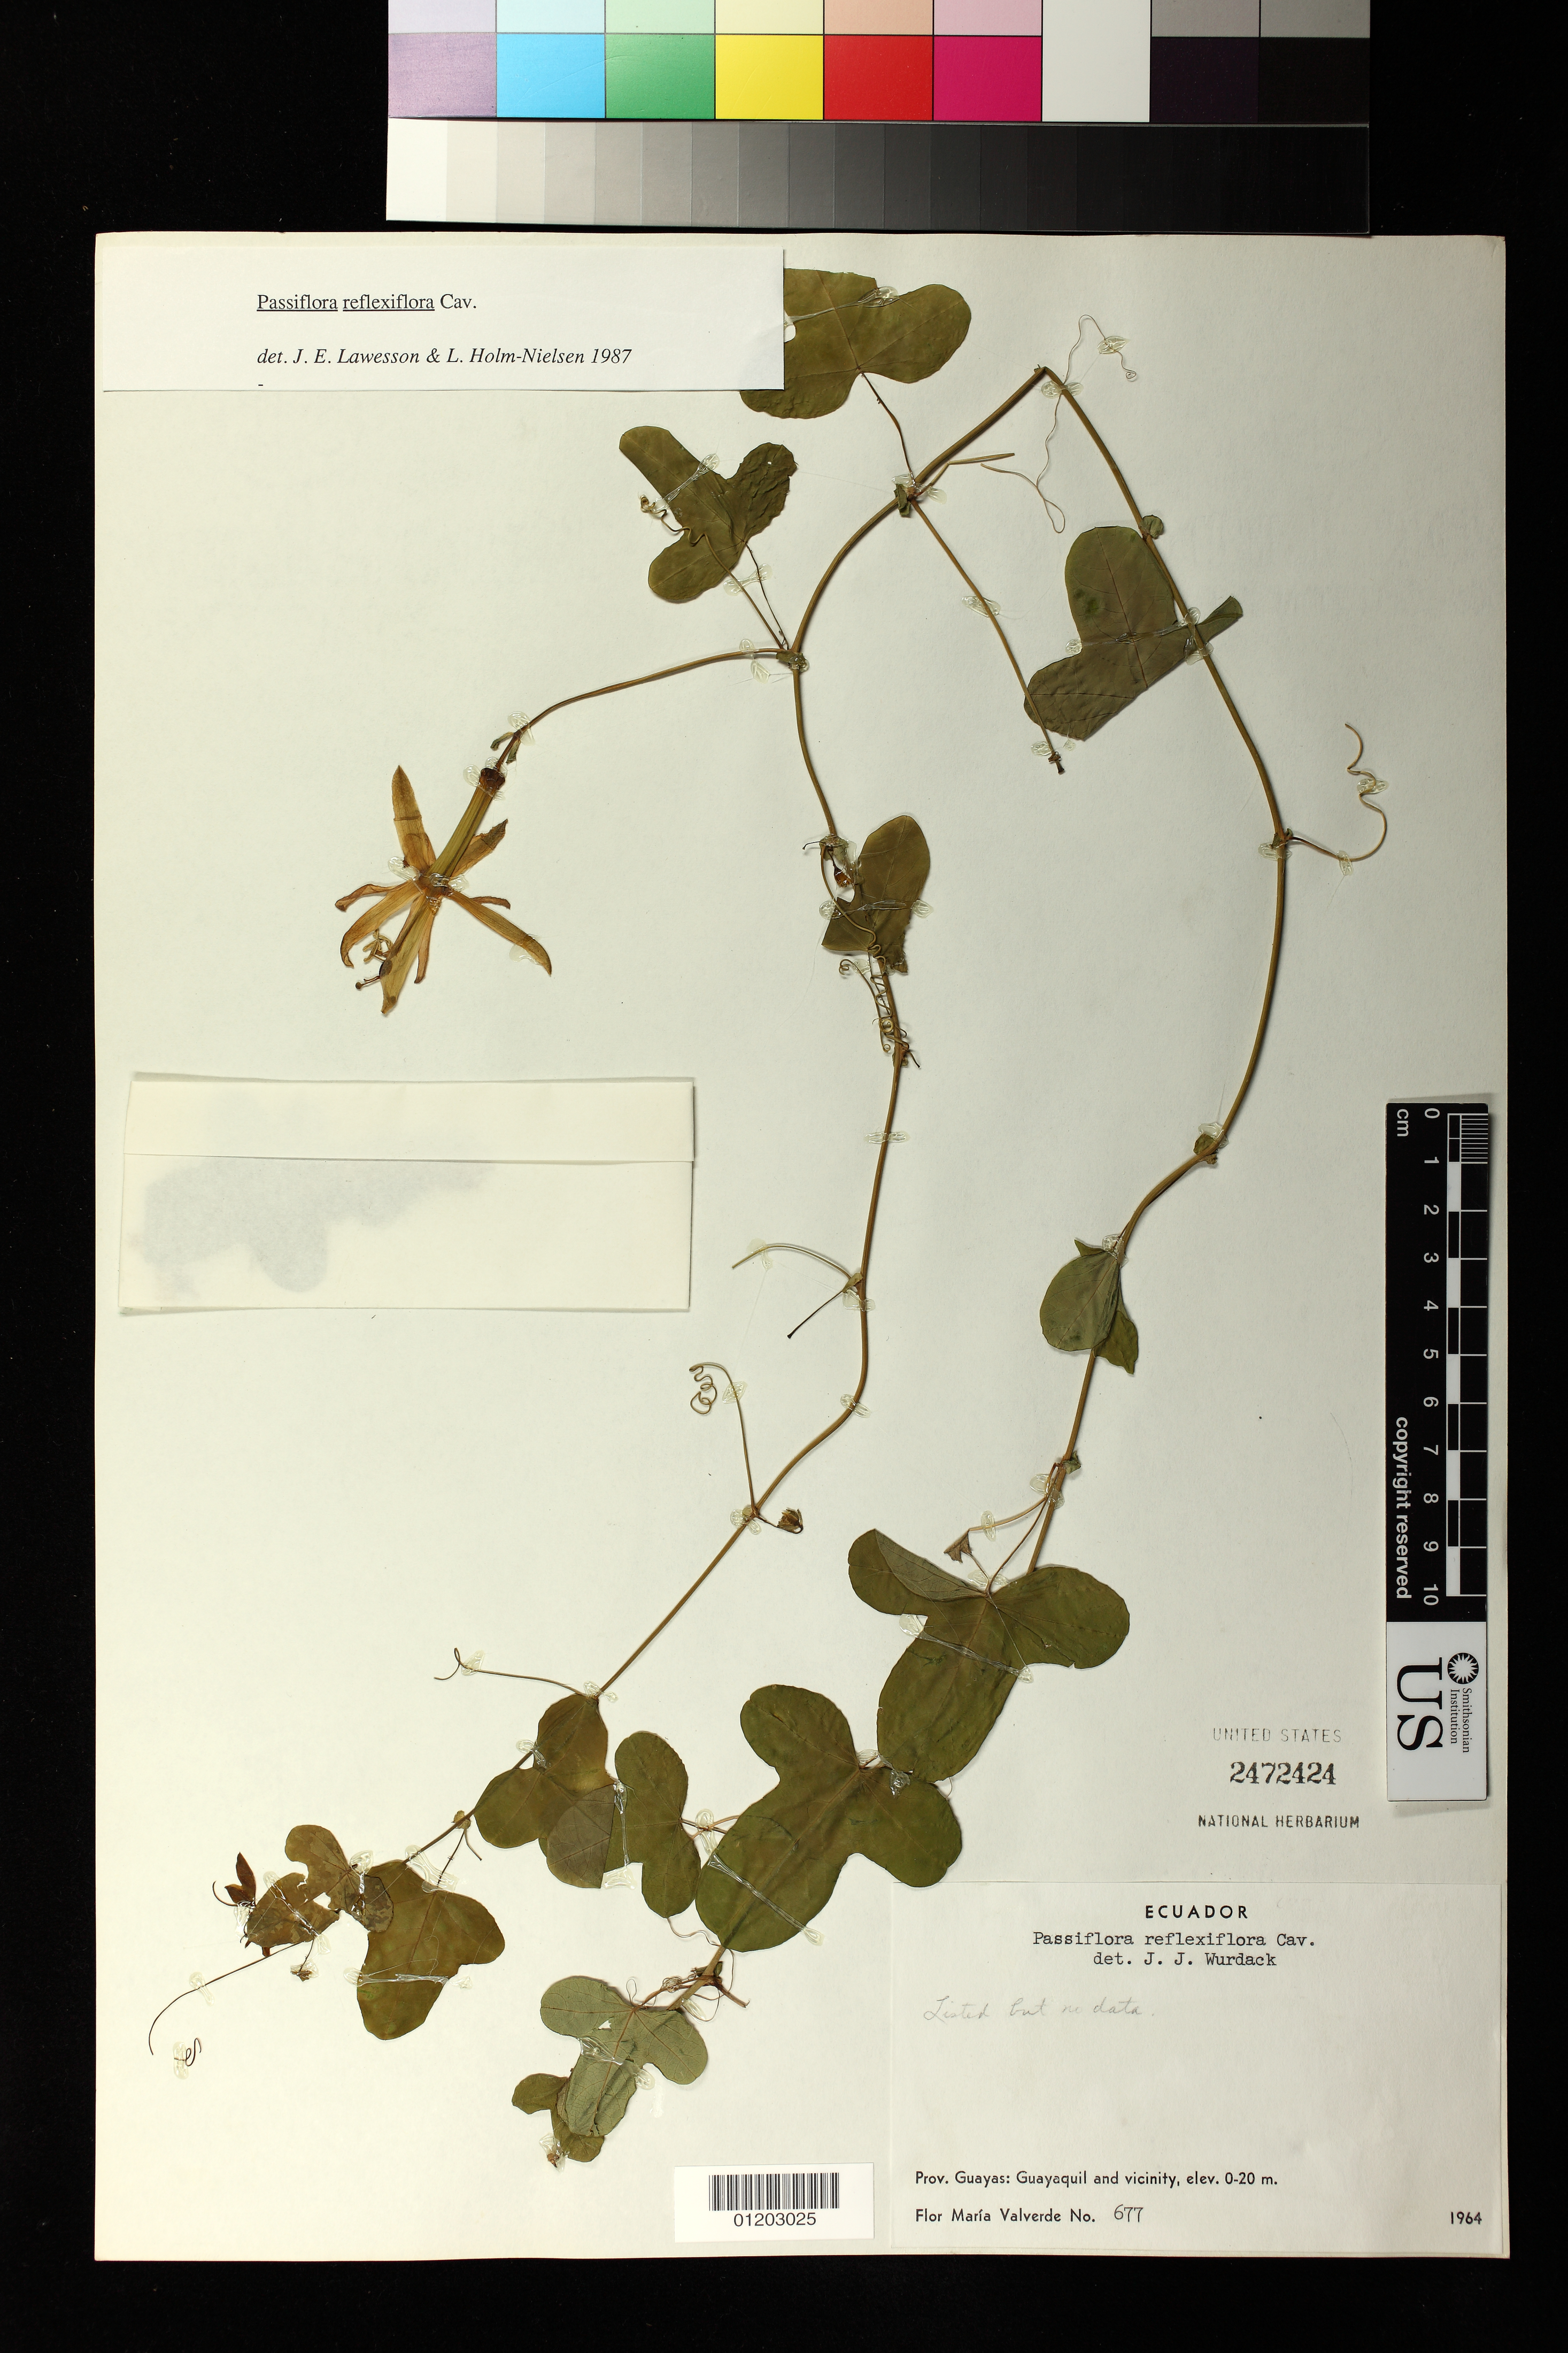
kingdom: Plantae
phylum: Tracheophyta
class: Magnoliopsida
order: Malpighiales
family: Passifloraceae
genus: Passiflora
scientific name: Passiflora reflexiflora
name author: Cav.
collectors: F. M. Valverde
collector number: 677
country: Ecuador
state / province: Guayas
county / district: Guayaquil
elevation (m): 0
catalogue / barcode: US 2472424